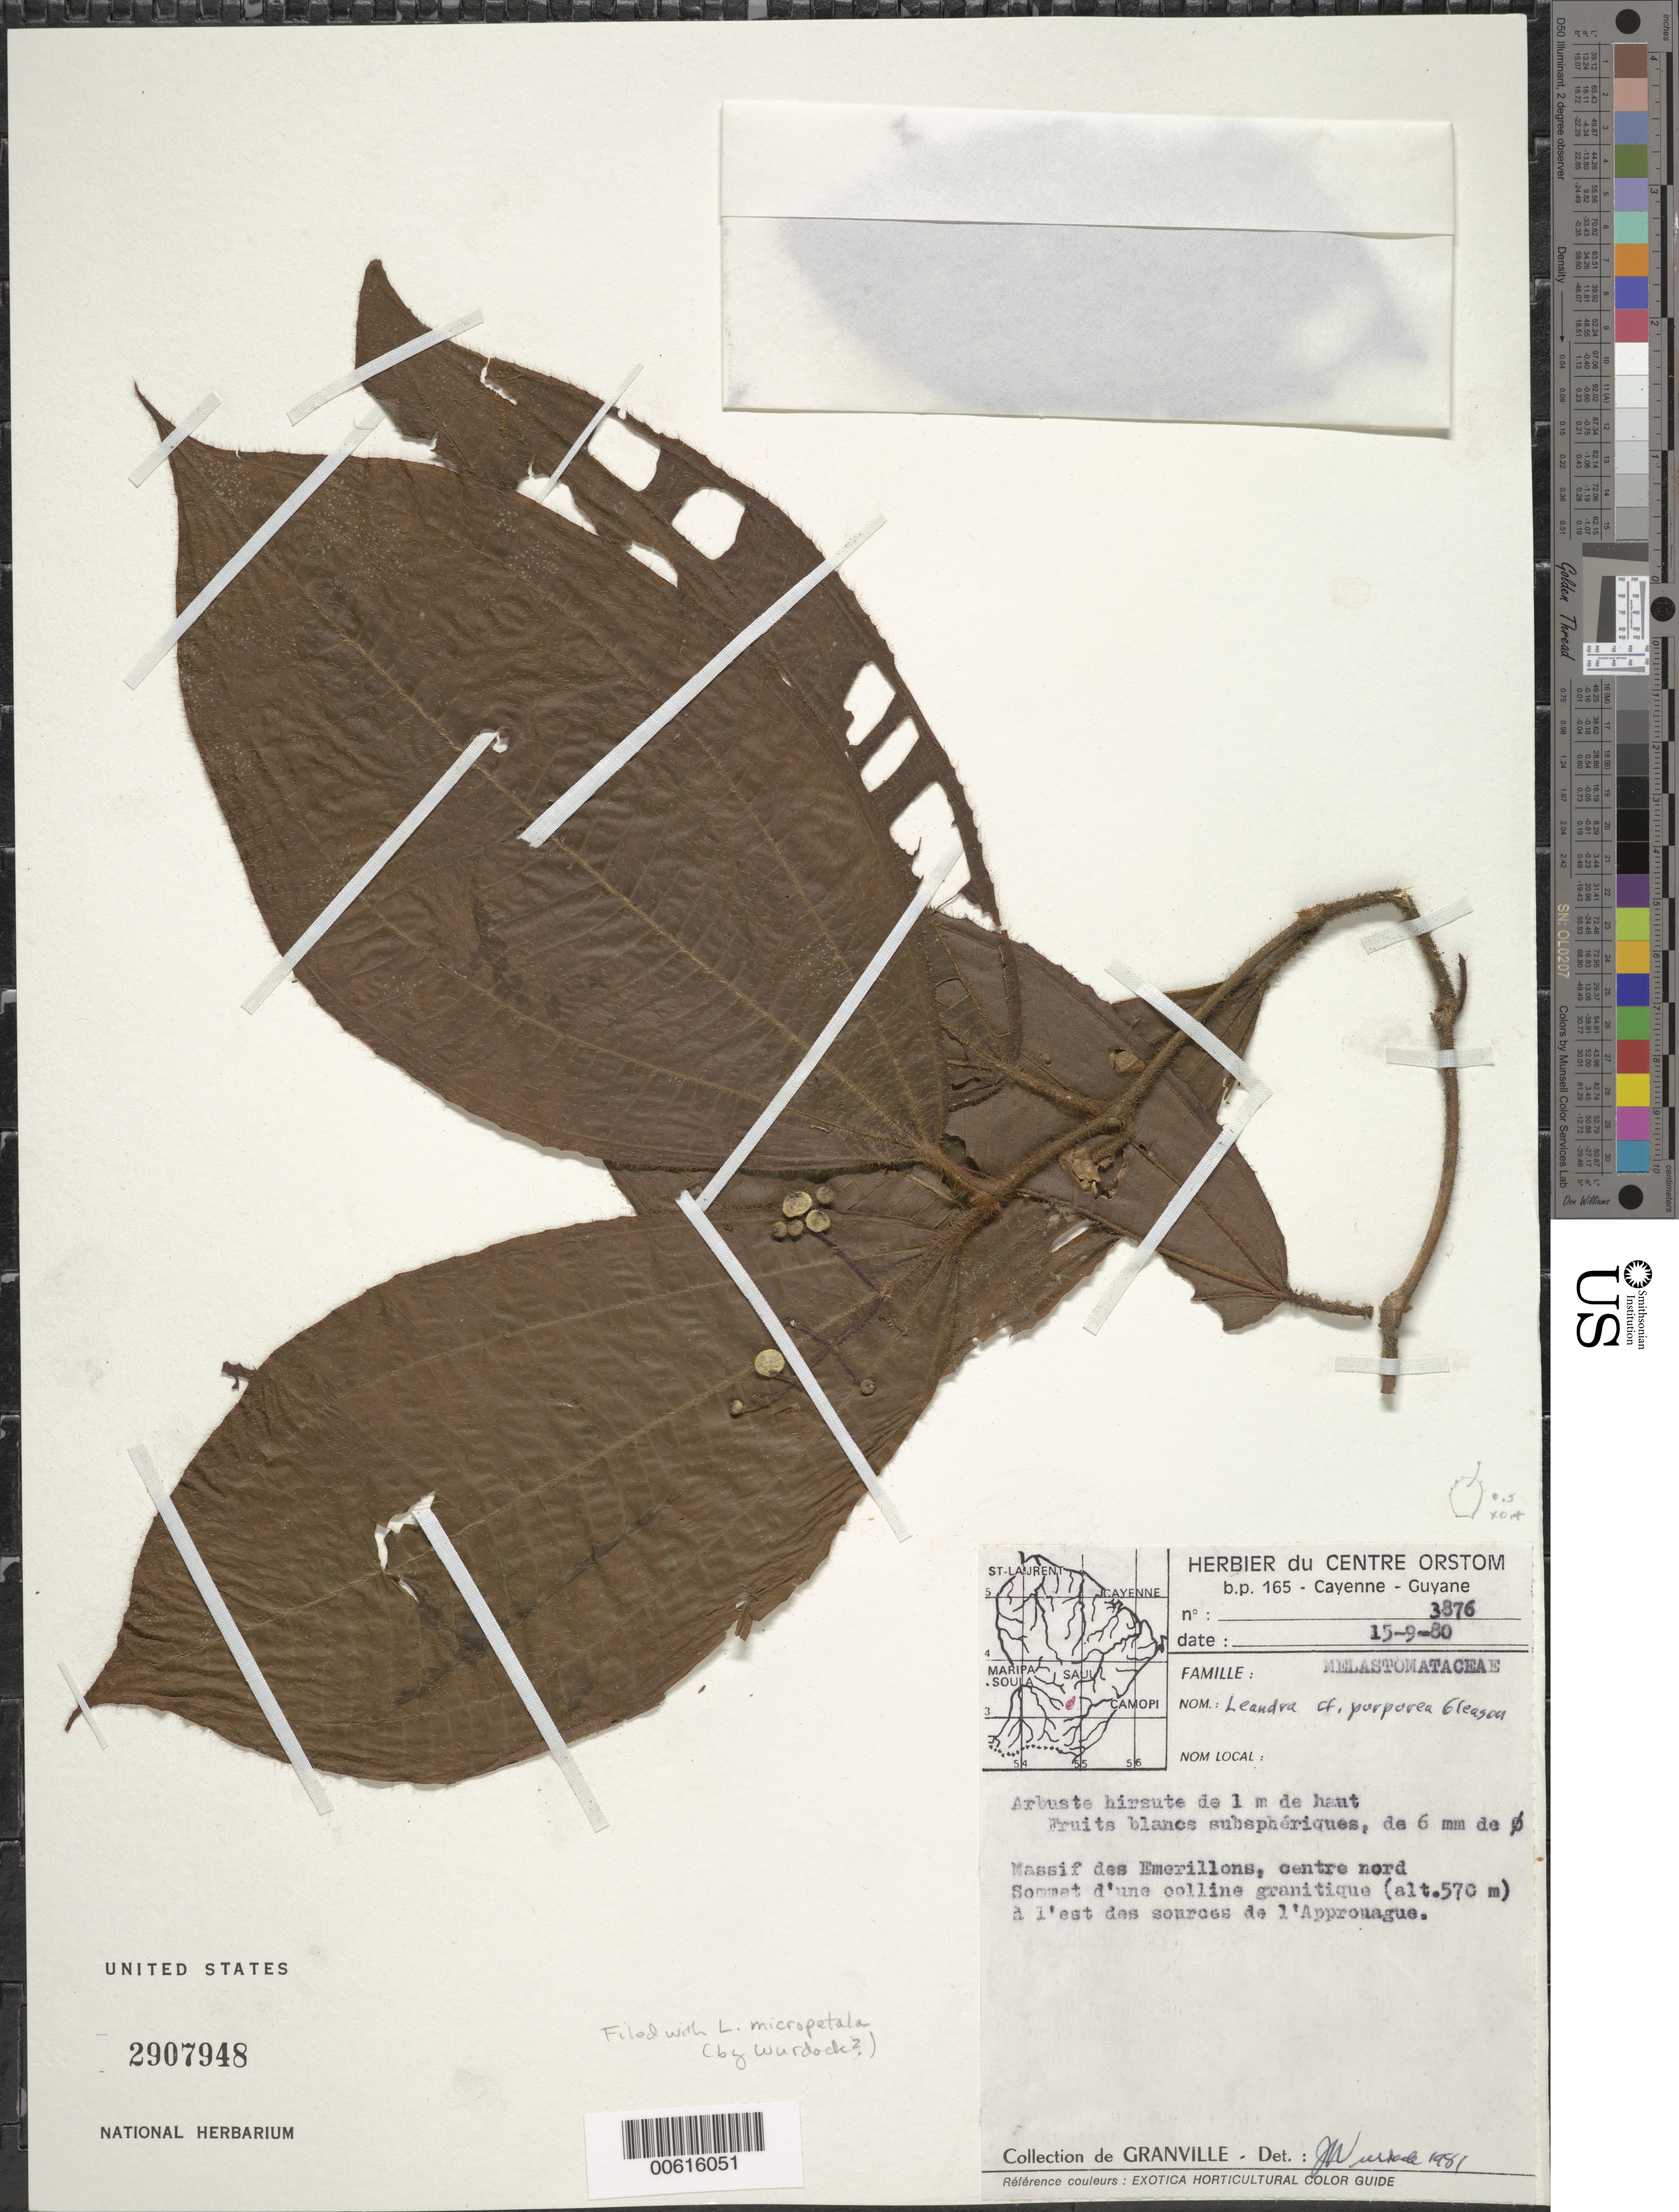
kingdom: Plantae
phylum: Tracheophyta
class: Magnoliopsida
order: Myrtales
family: Melastomataceae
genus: Leandra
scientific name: Leandra purpurea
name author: Gleason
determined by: Wurdack, John J., (US), US (UNITED STATES)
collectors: J.-J. de Granville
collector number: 3876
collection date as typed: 15-Sep-80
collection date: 1980-09-15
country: French Guiana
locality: Émerillon Massif, centre nord, a l'est des sources de l'Approuague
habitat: Sommet d'une colline granitique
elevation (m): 570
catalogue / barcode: US 2907948